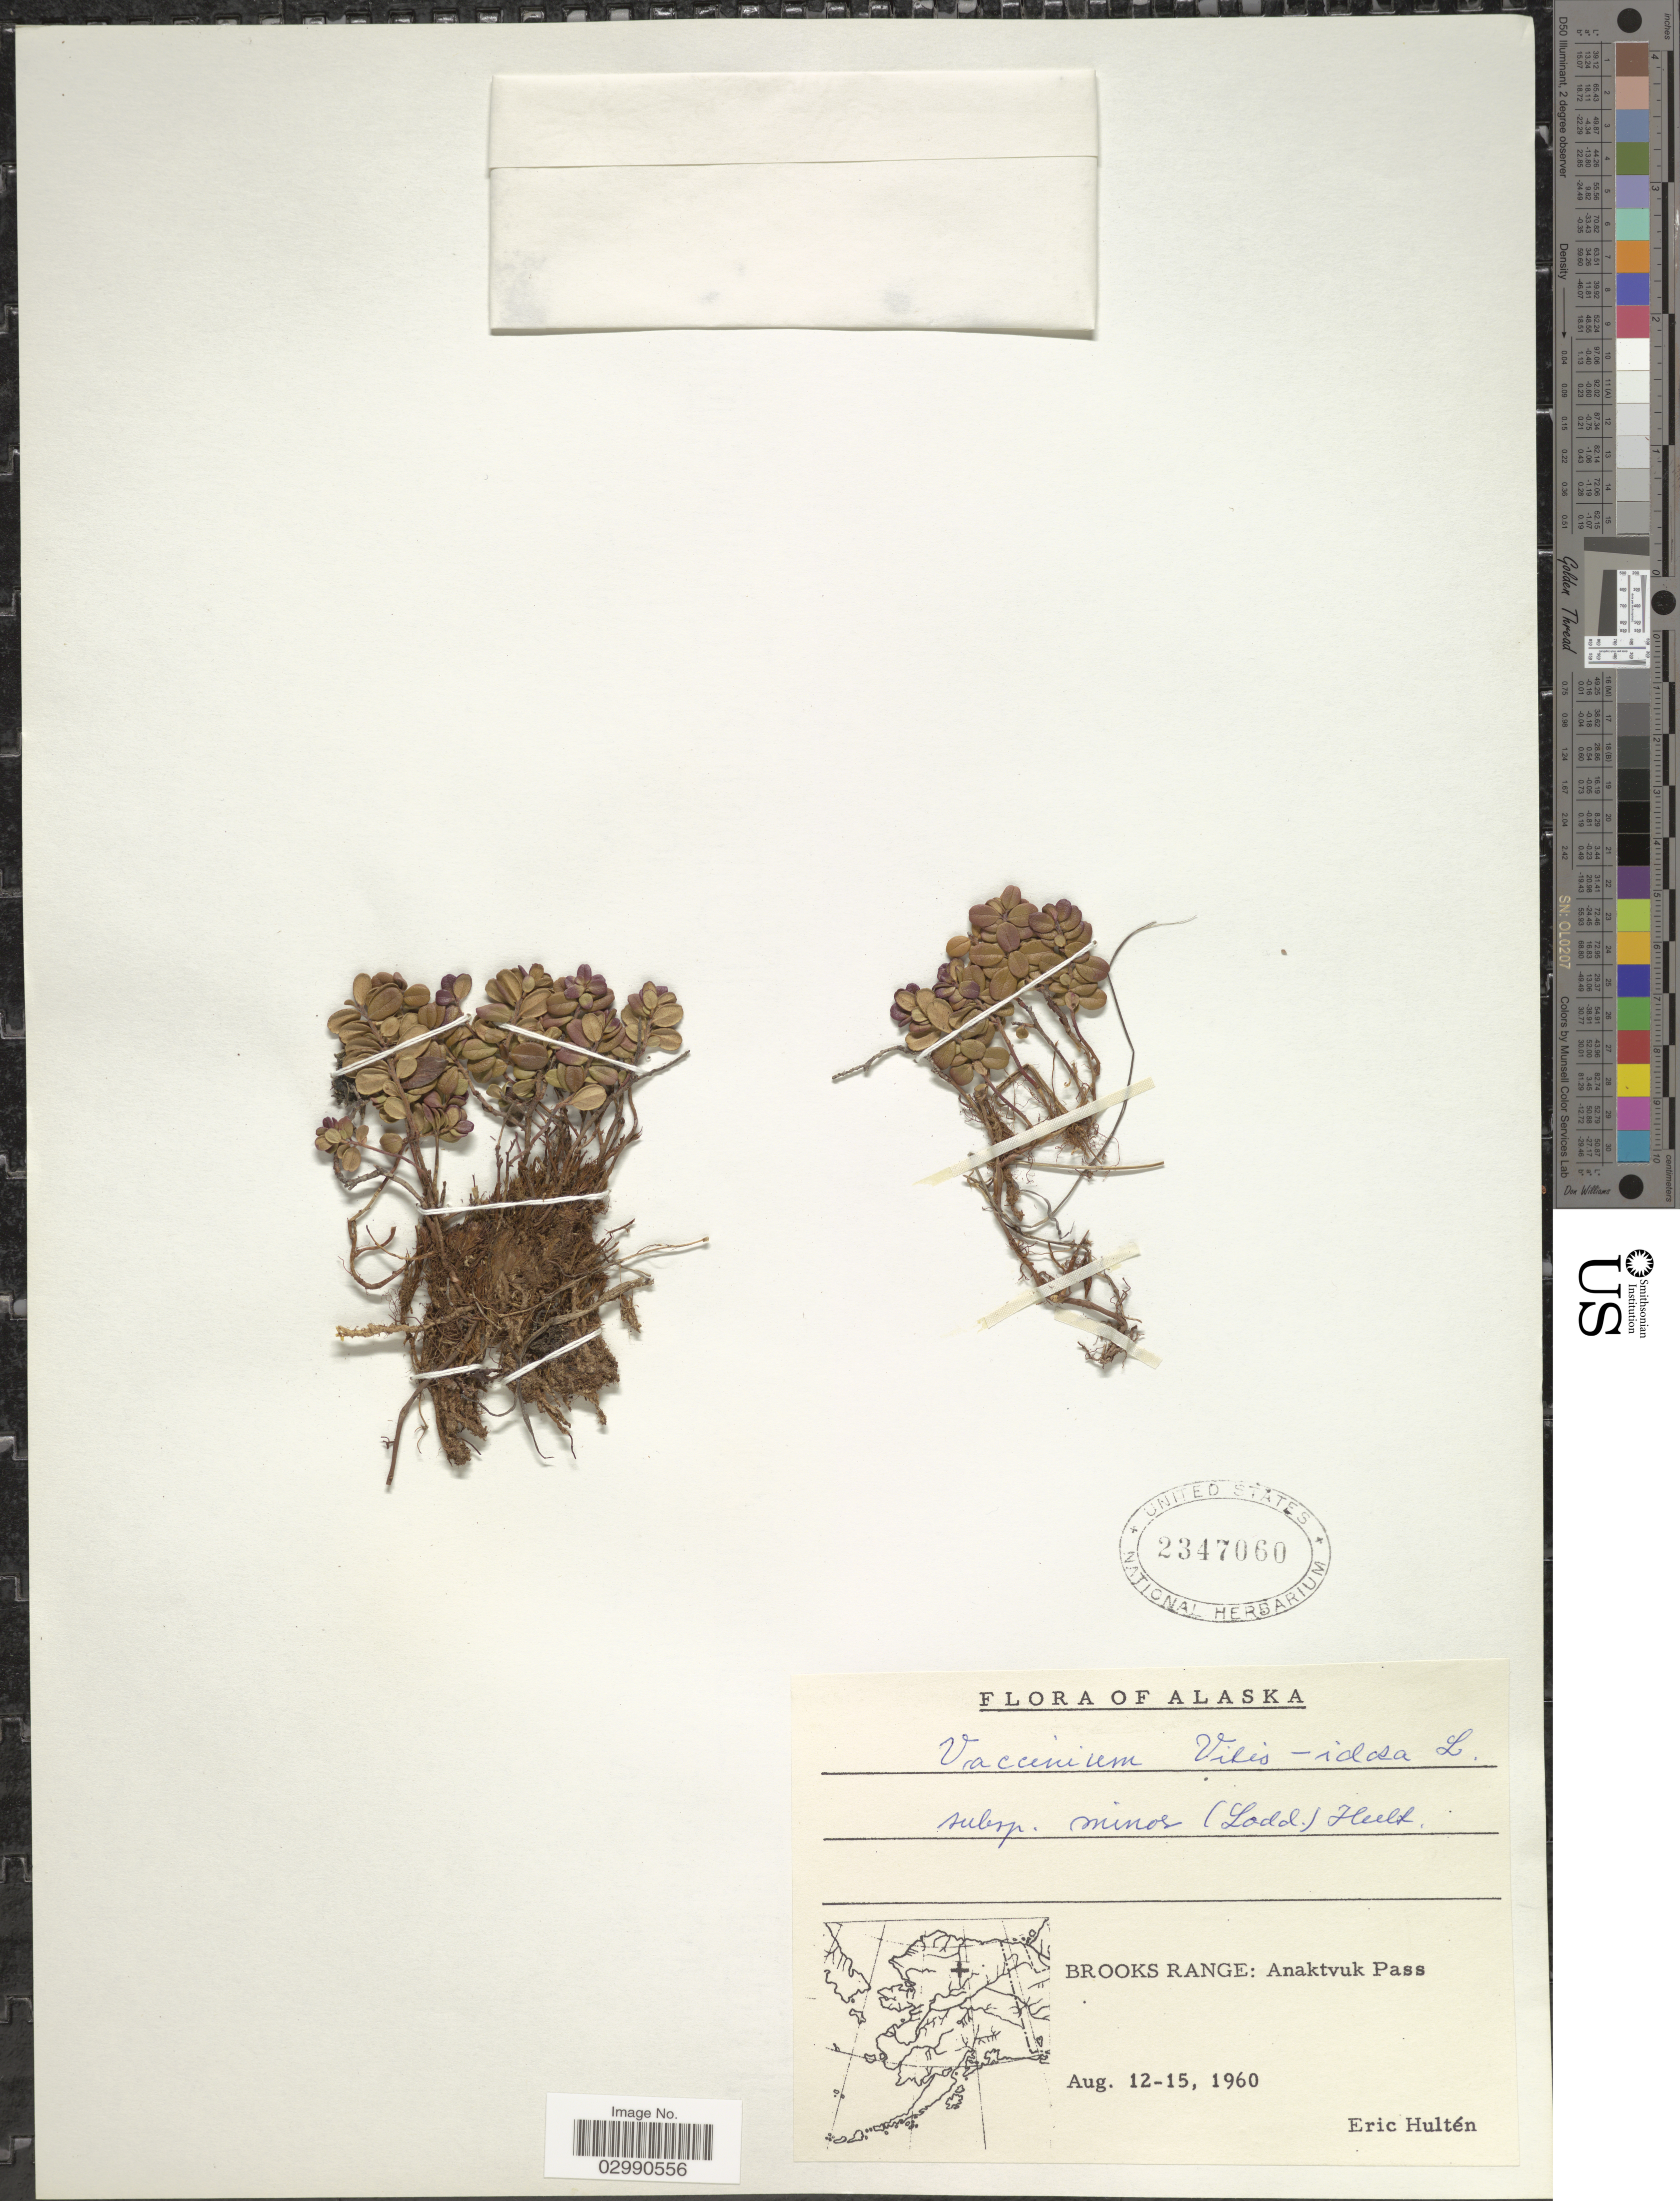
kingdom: Plantae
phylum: Tracheophyta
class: Magnoliopsida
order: Ericales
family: Ericaceae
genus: Vaccinium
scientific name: Vaccinium vitis-idaea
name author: L.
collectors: E. G. Hultén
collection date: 1960-08-12/1960-08-15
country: United States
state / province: Alaska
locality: Brooks Range: Anaktvuk Pass.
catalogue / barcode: US 2347060